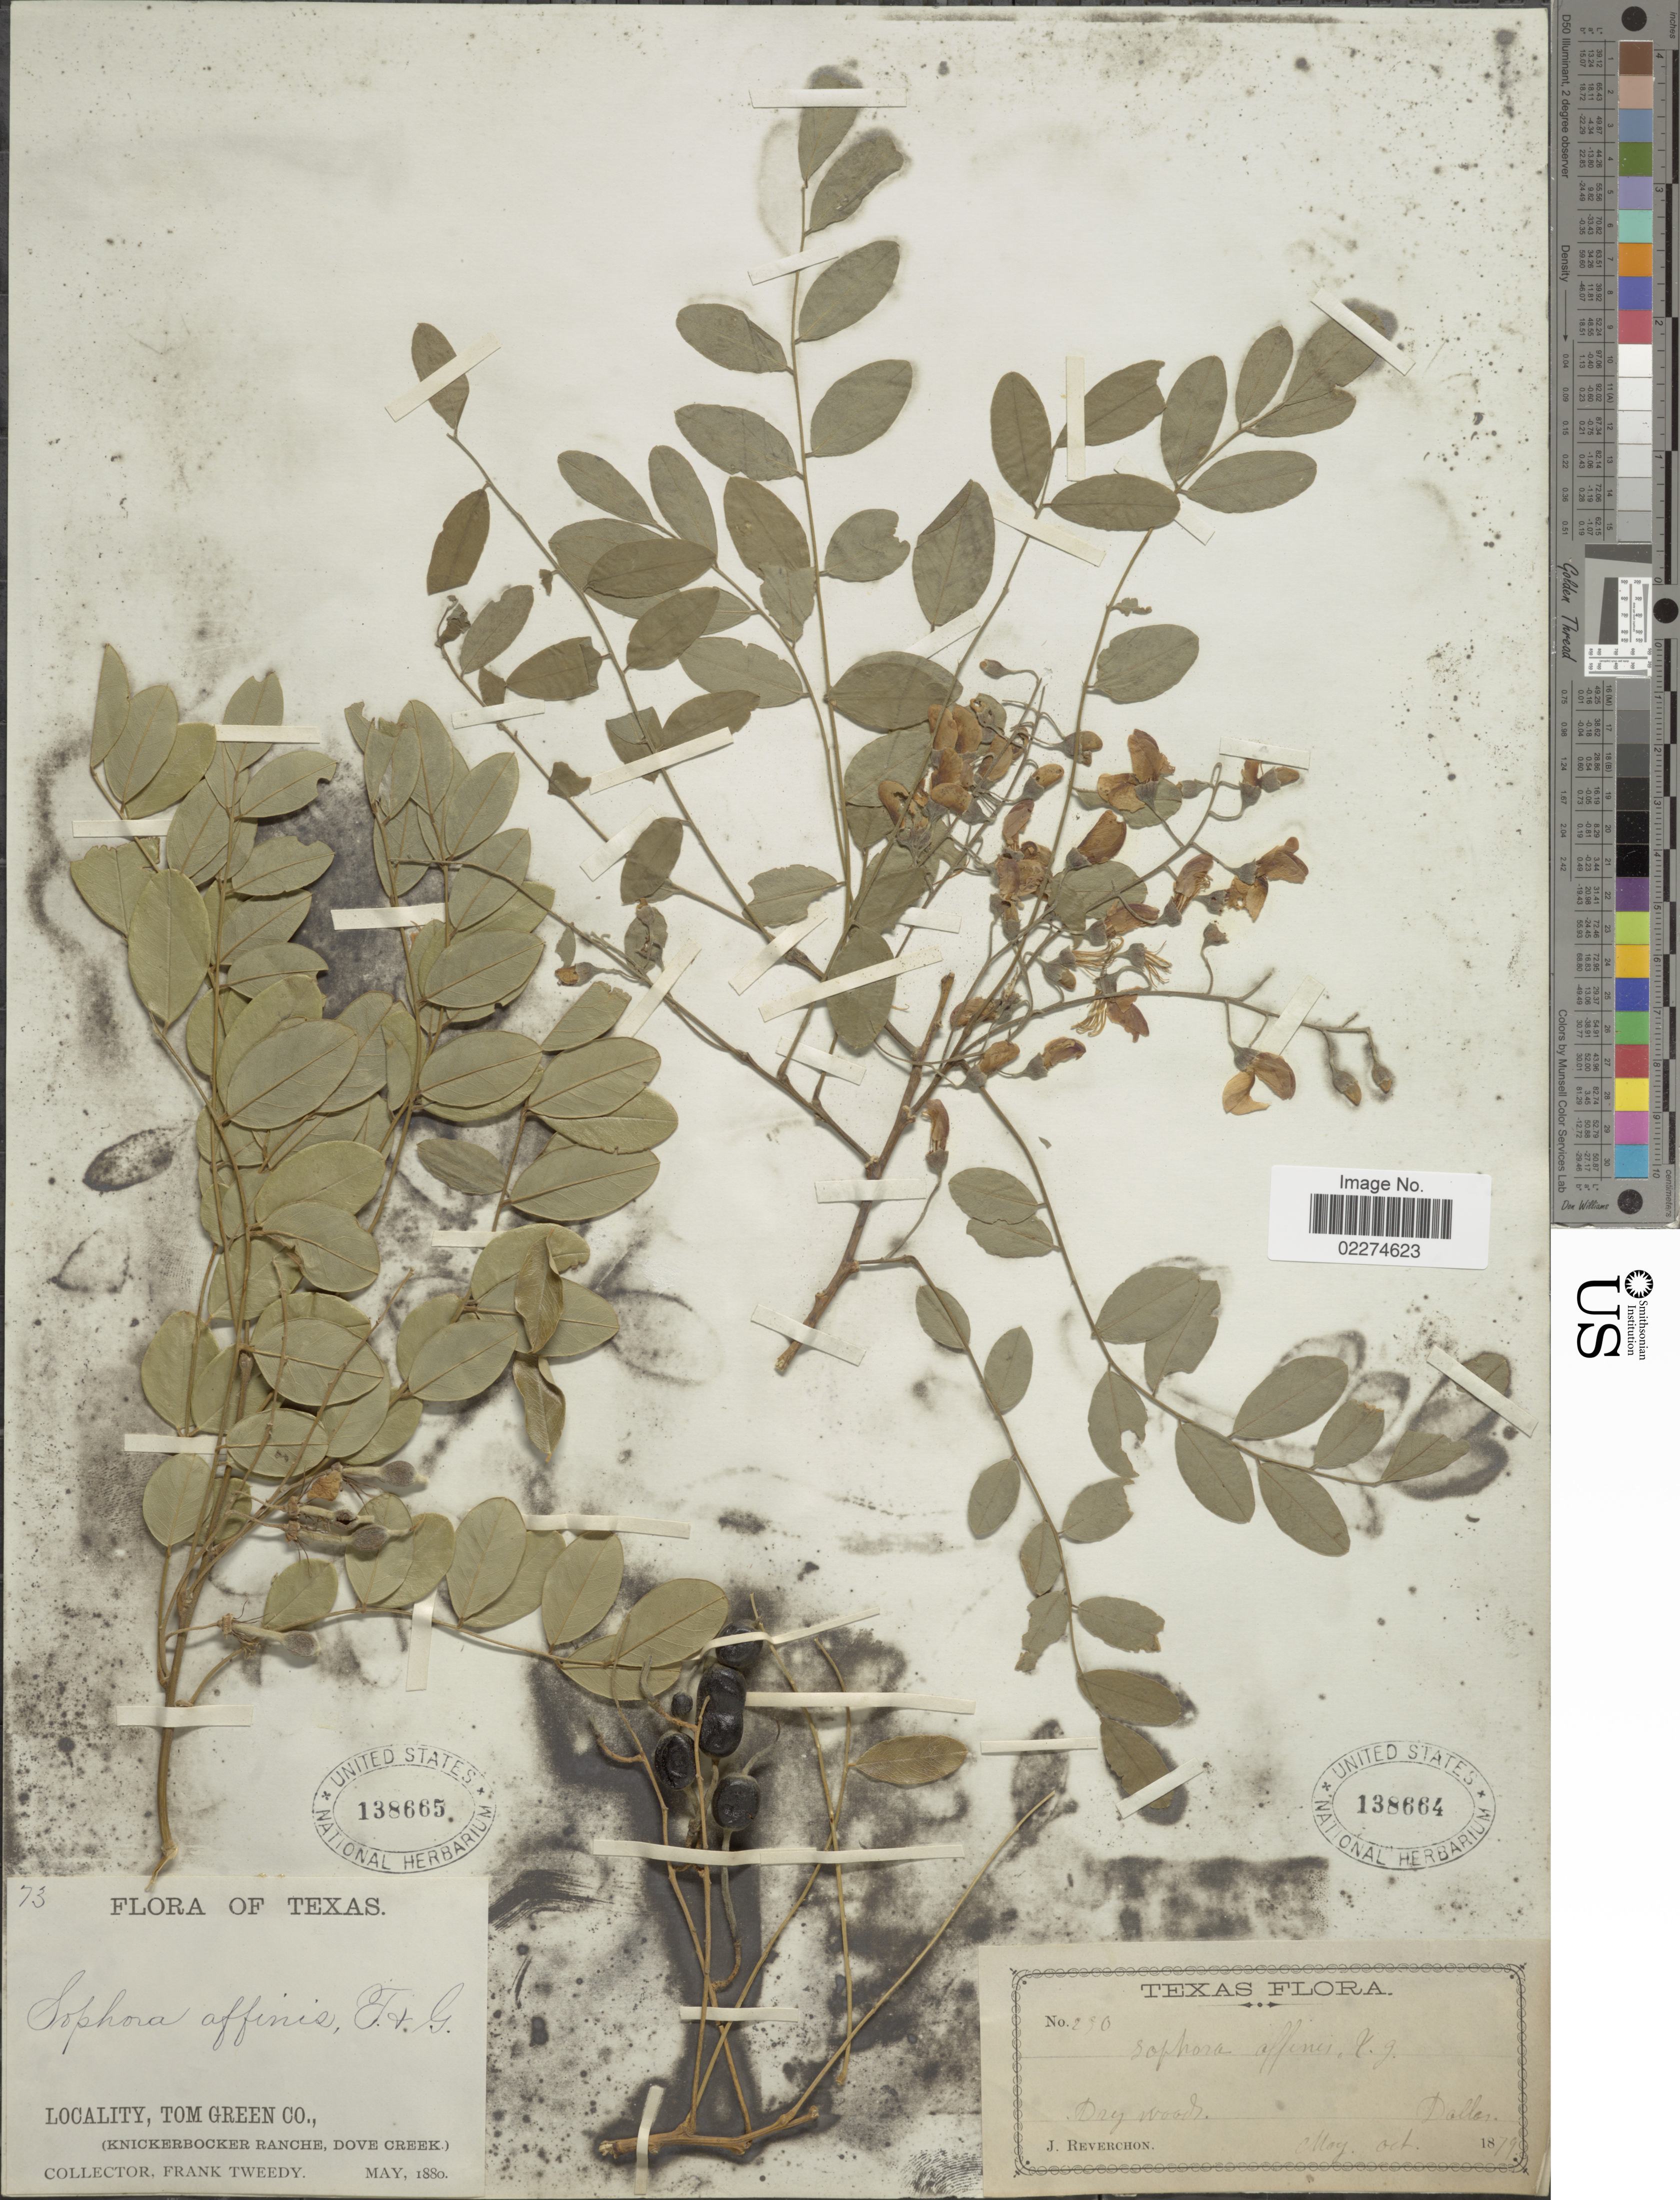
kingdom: Plantae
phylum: Tracheophyta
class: Magnoliopsida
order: Fabales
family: Fabaceae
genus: Sophora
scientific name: Sophora affinis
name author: Torr. & A. Gray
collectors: F. Tweedy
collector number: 73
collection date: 1880-05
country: United States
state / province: Texas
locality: Tom Green Co., (Knickerbocker Ranche, Dove Creek)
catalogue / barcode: US 138665